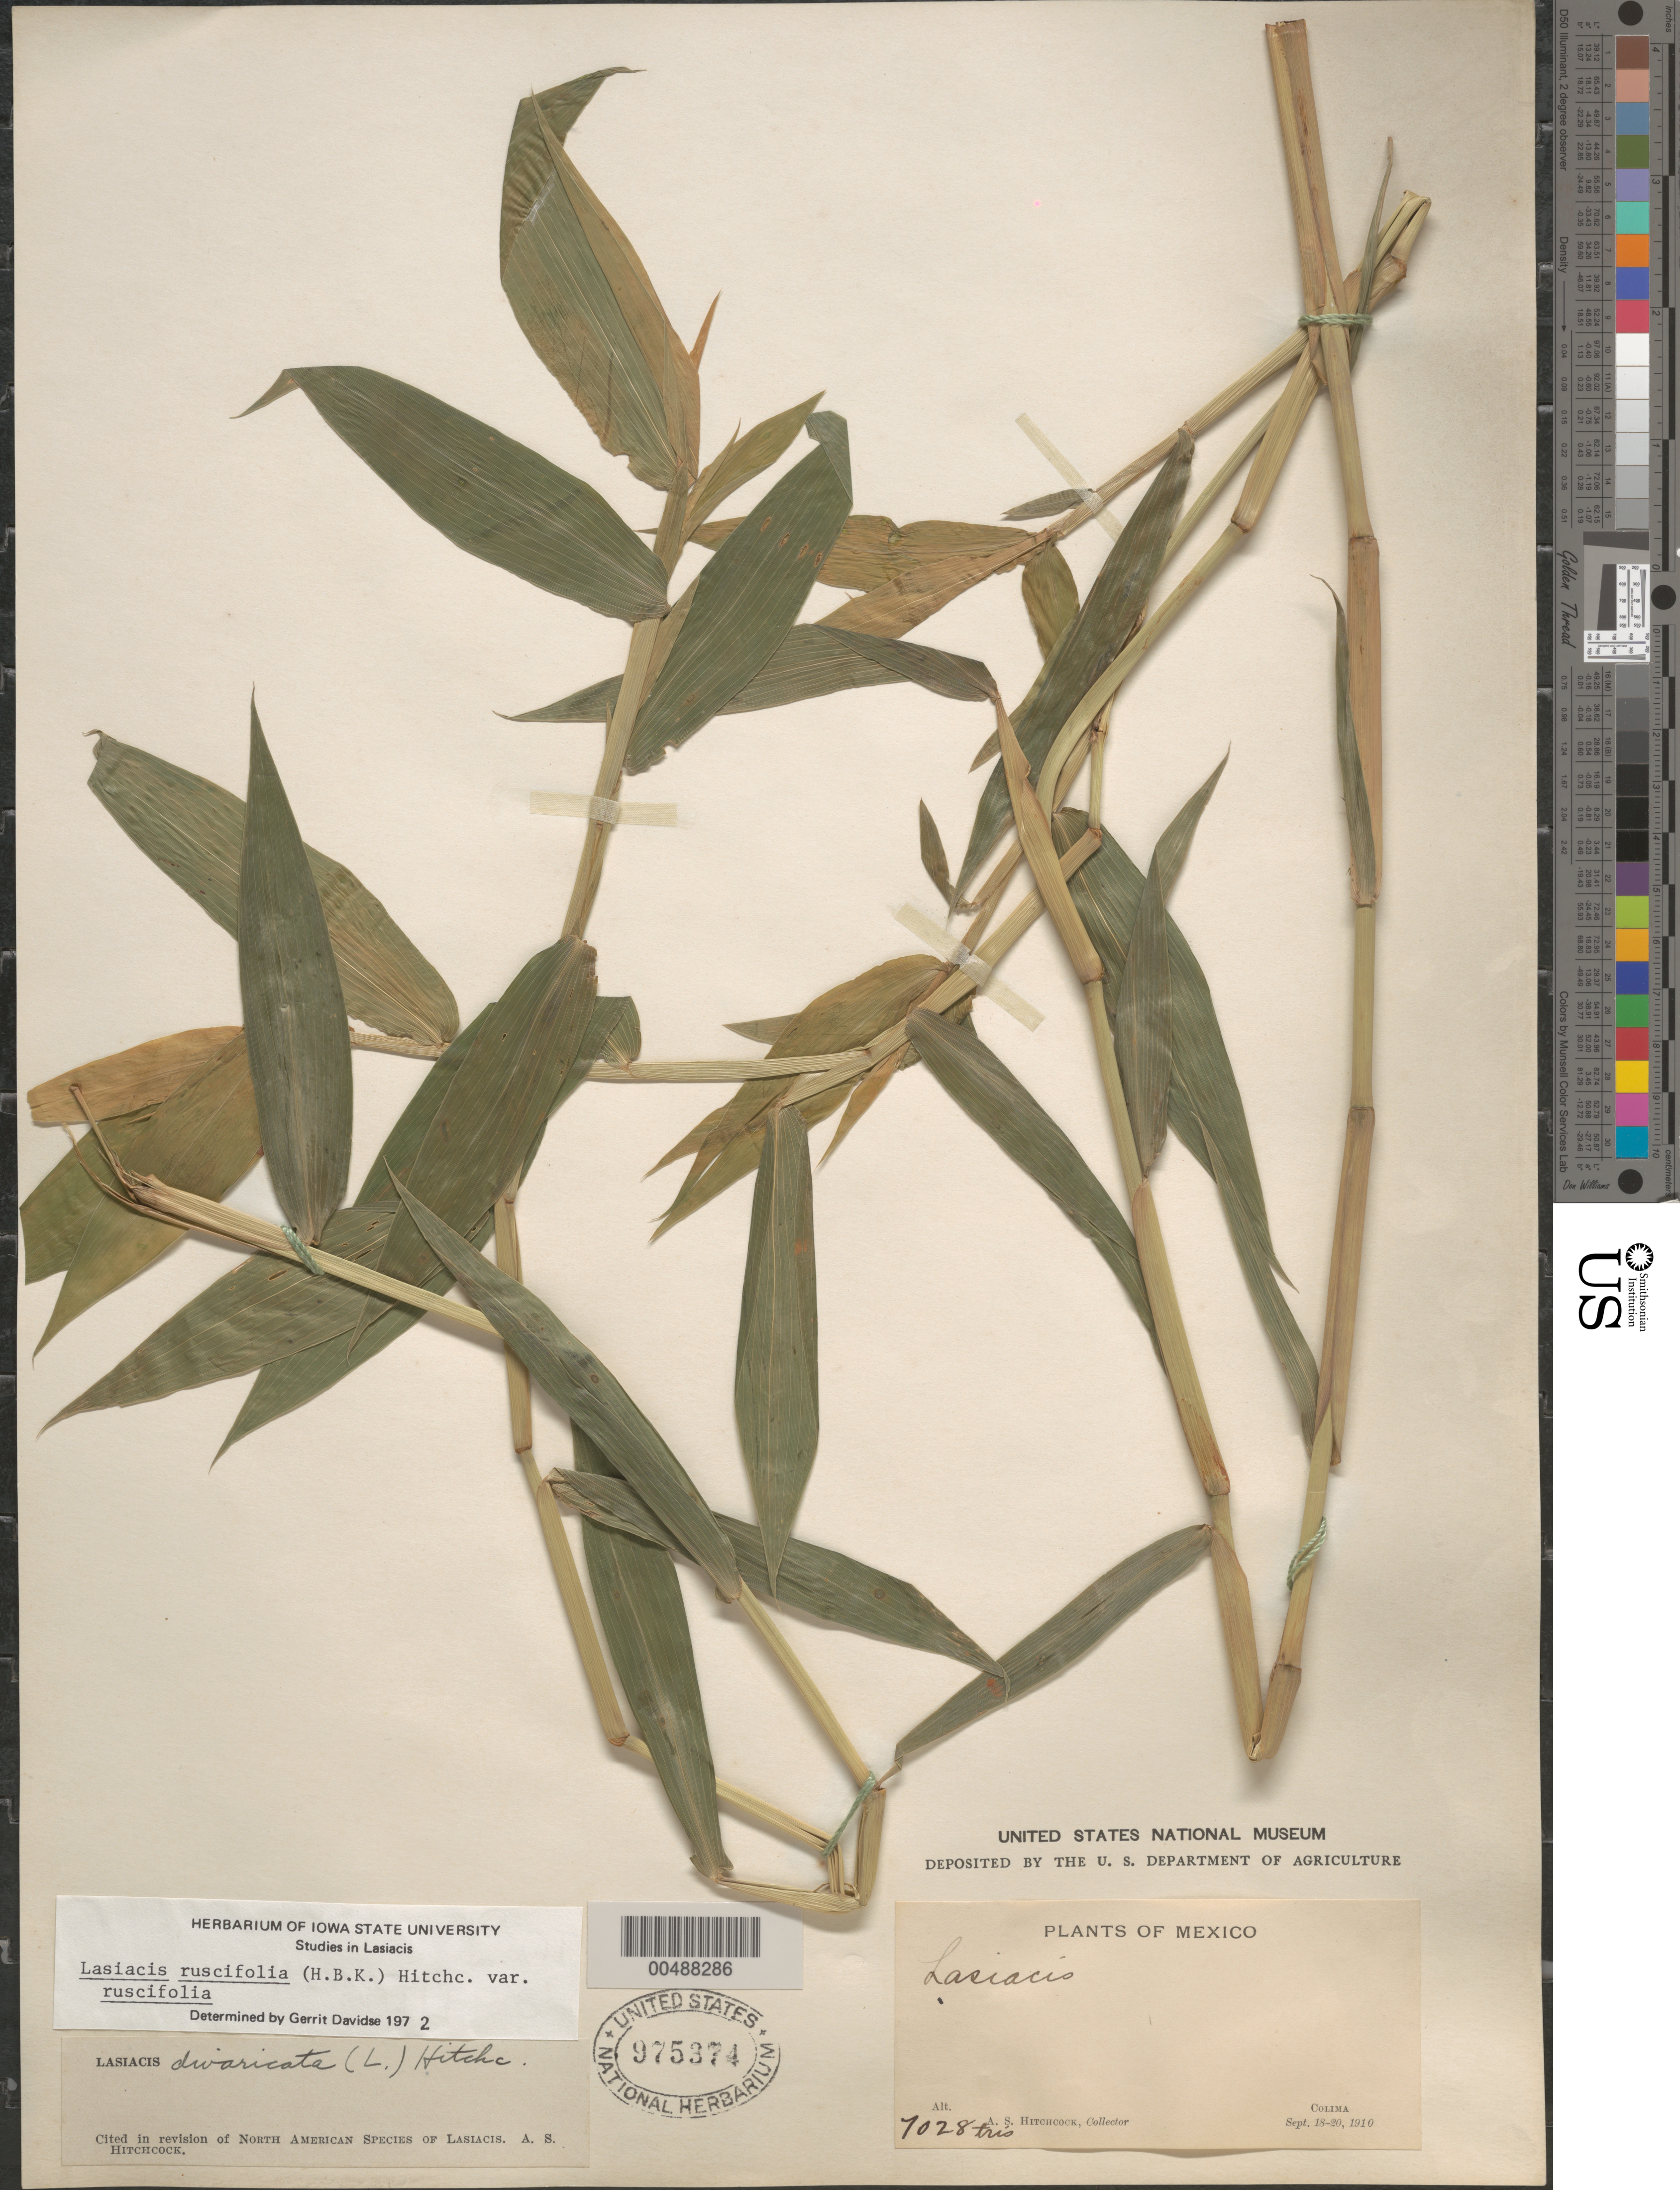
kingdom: Plantae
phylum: Tracheophyta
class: Liliopsida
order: Poales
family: Poaceae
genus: Lasiacis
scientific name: Lasiacis ruscifolia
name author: (Kunth) Hitchc.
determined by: Davidse, Gerrit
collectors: A. S. Hitchcock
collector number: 7028 tris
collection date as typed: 18 Sep 1910 to 20 Sep 1910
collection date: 1910-09-18/1910-09-20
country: Mexico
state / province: Colima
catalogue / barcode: US 975374